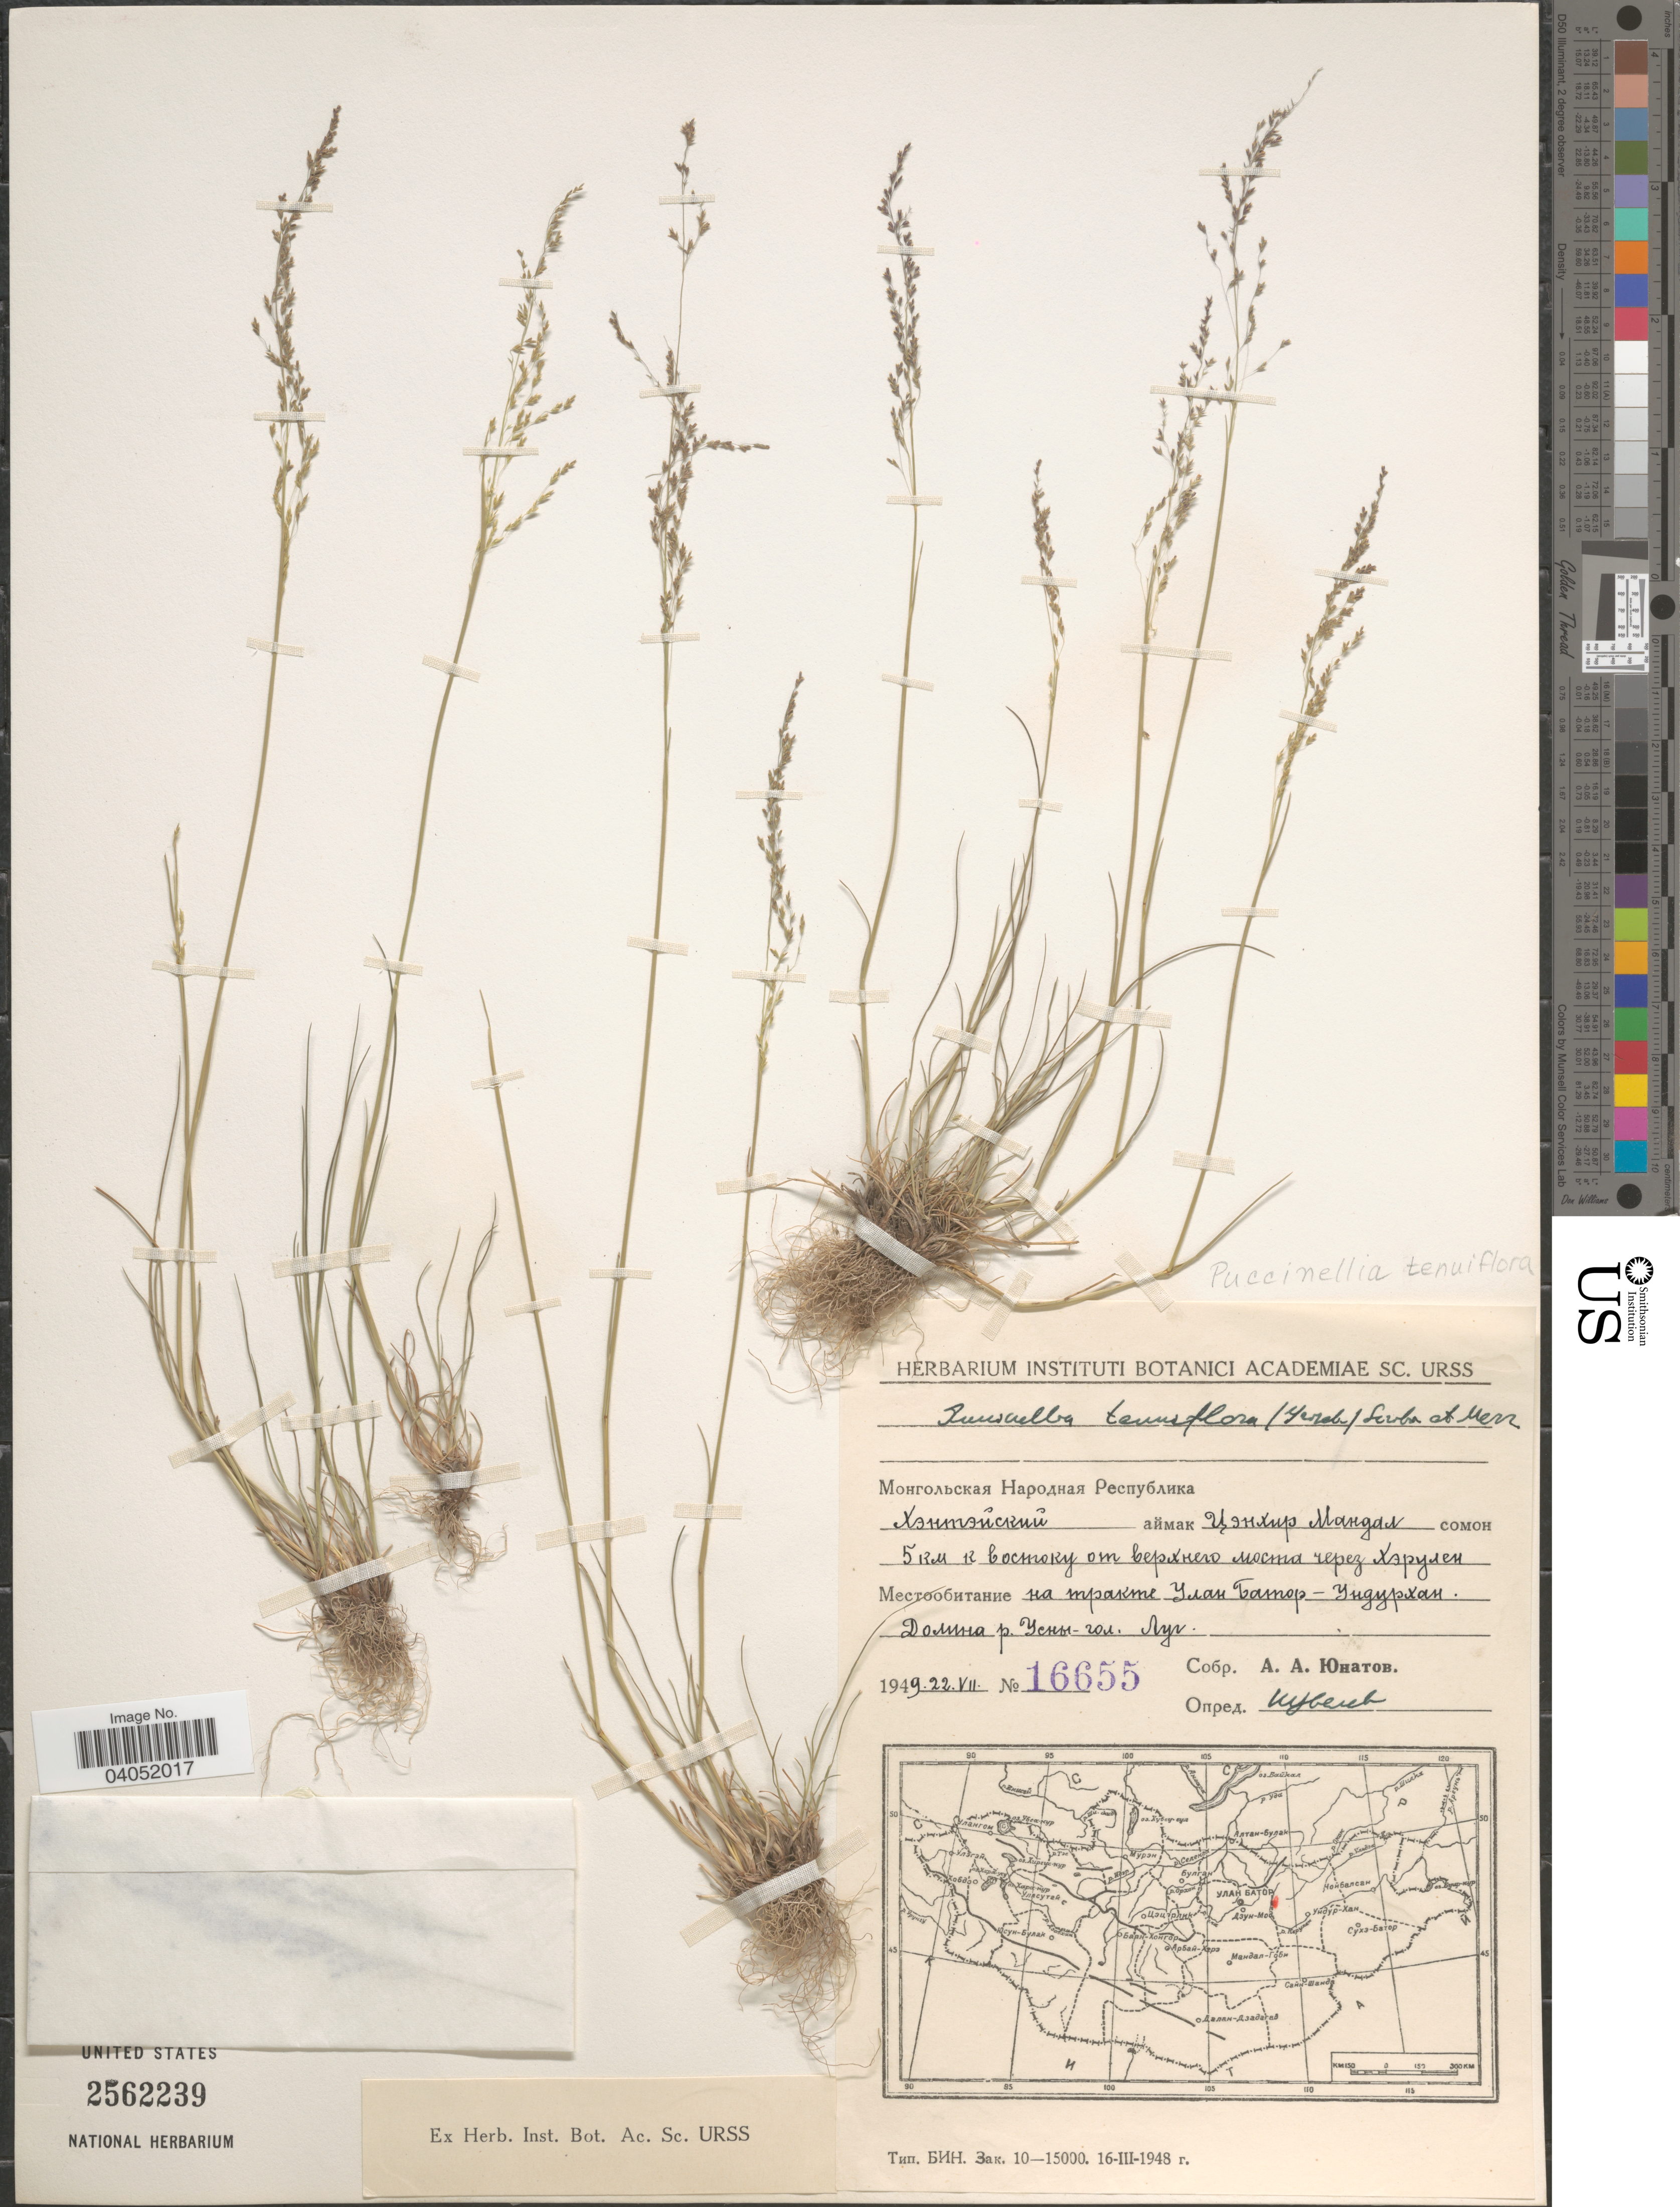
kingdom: Plantae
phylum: Tracheophyta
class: Liliopsida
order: Poales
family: Poaceae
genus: Puccinellia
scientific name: Puccinellia tenuiflora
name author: (Griseb.) Scribn. & Merr.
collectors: A. Unatov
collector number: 16655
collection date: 1949-07-22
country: Mongolia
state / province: Hentiy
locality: District Tsenkhermandal, 5 km E of bridge on river Kerulen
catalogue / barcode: US 2562239